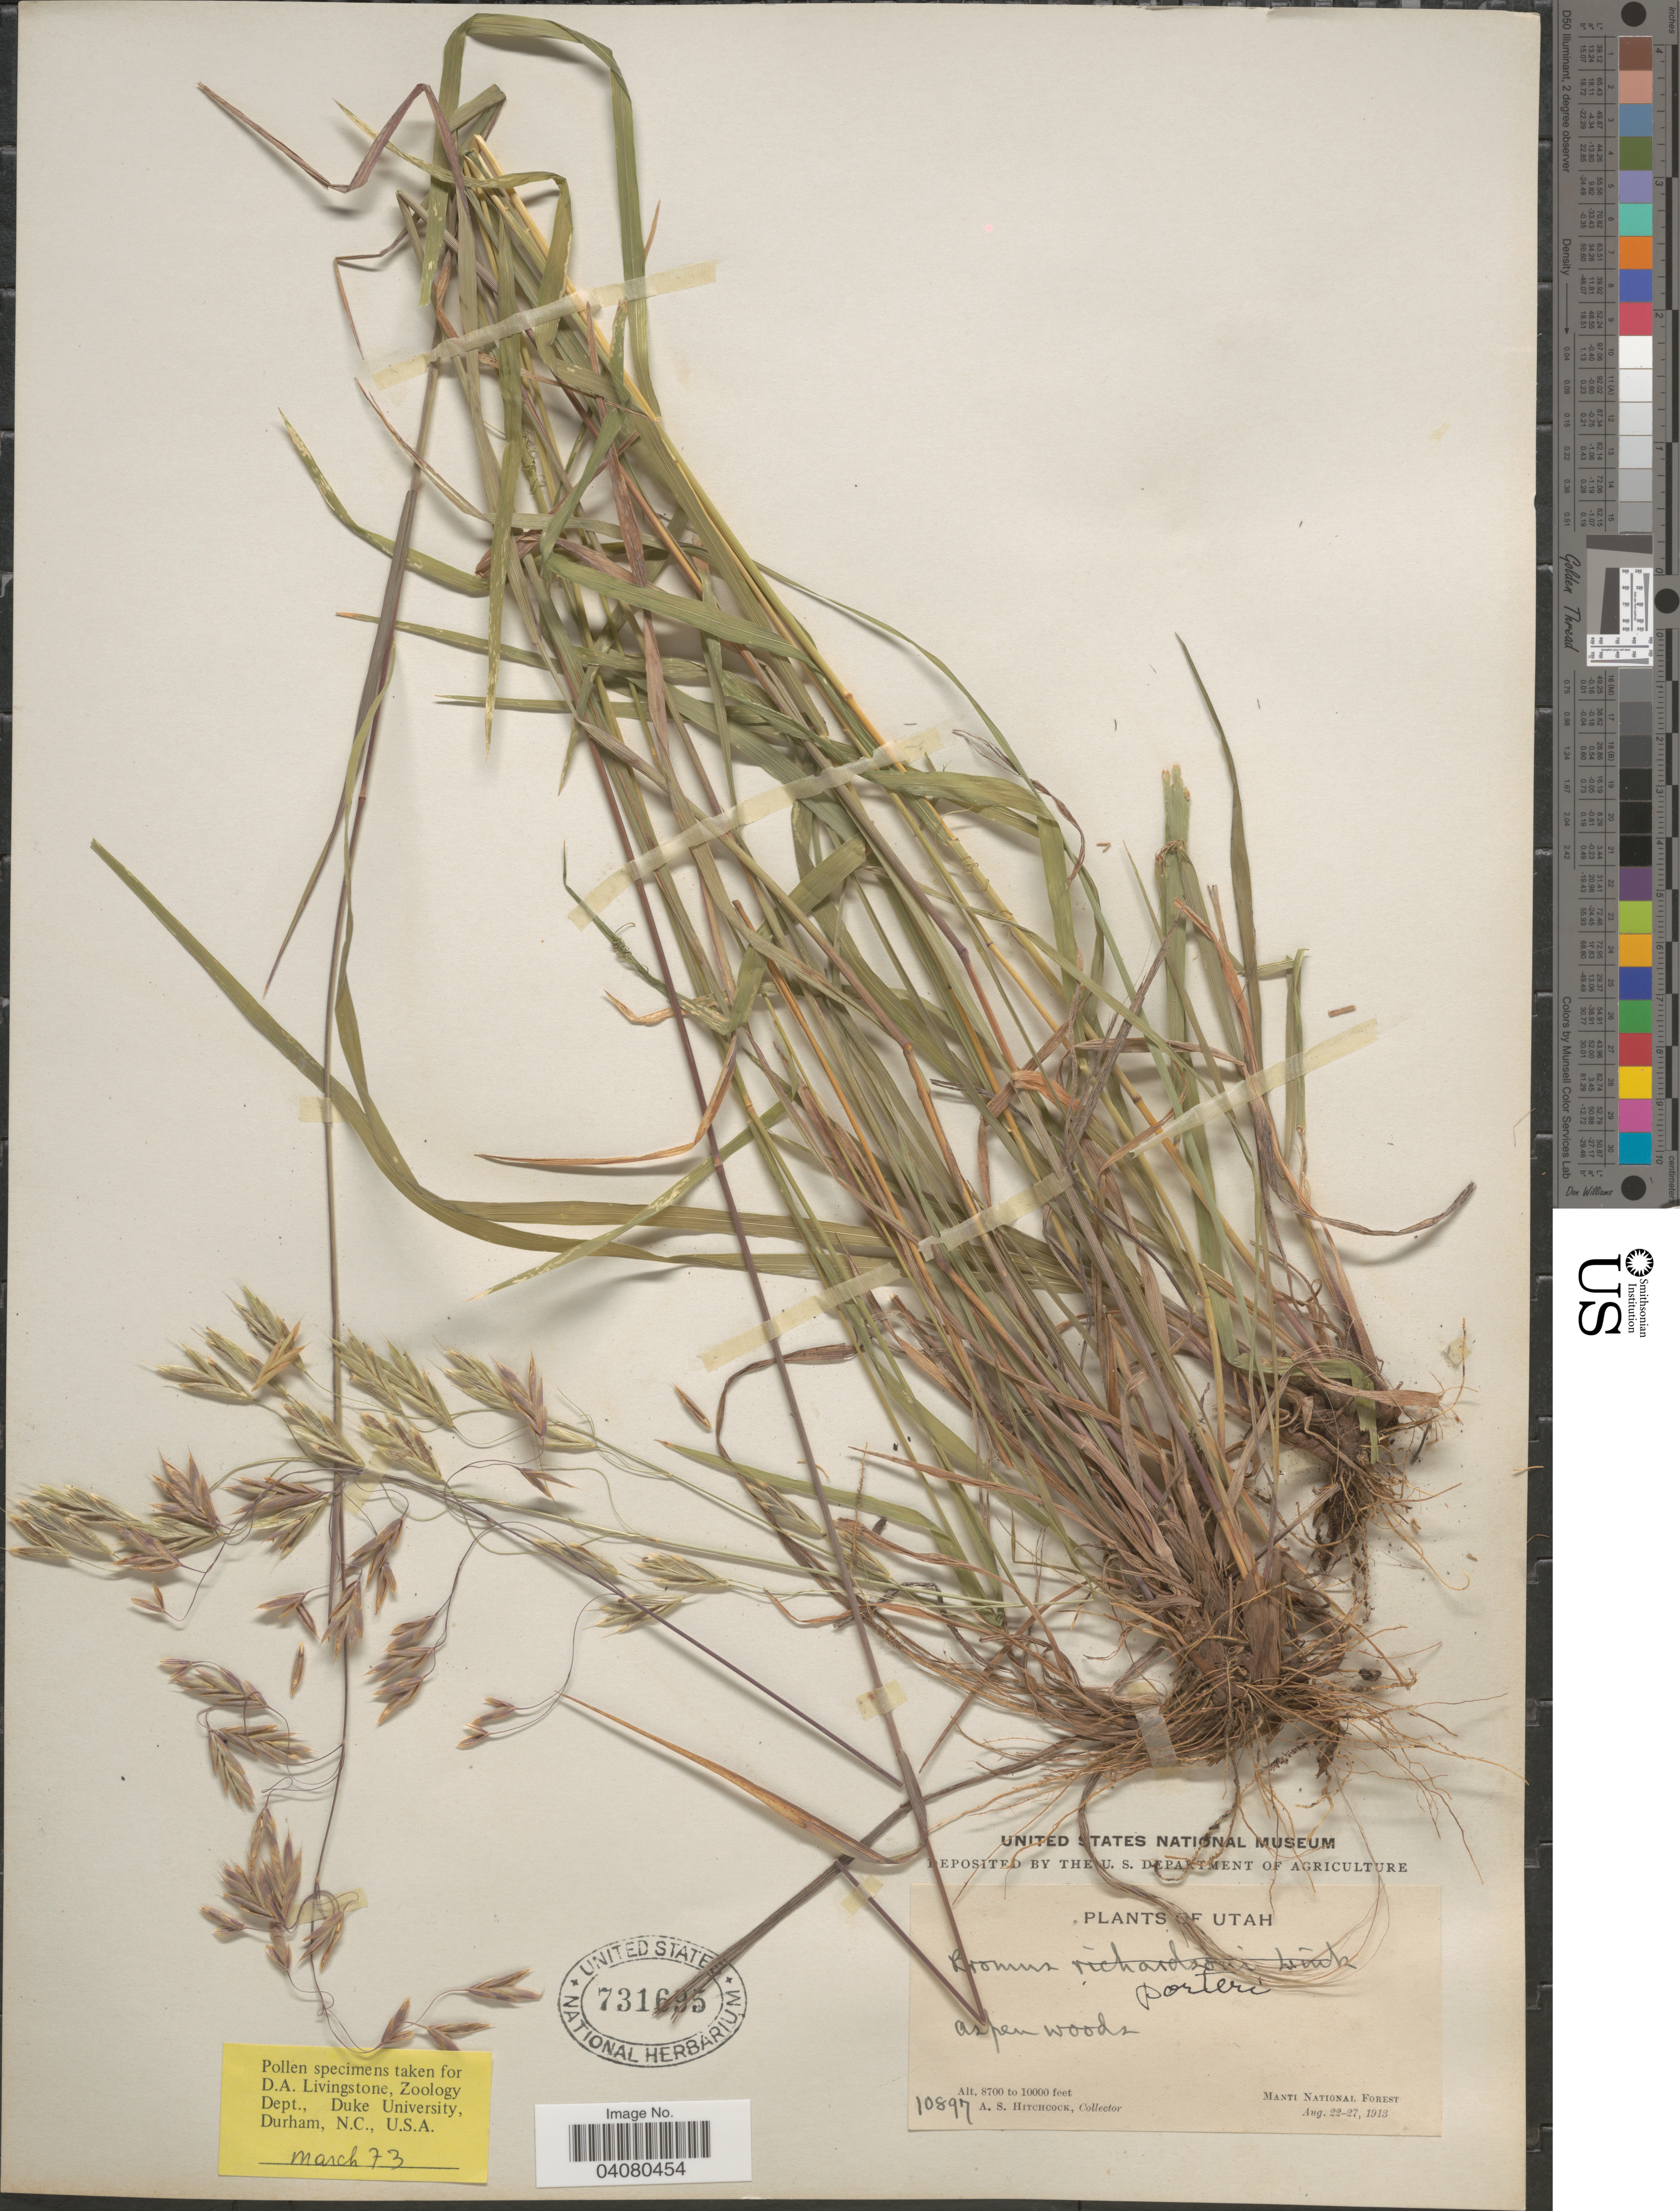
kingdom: Plantae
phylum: Tracheophyta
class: Liliopsida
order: Poales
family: Poaceae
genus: Bromus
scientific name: Bromus anomalus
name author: Rupr. ex E. Fourn.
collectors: A. S. Hitchcock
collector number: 10897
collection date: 1913-08-22/1913-08-27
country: United States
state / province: Utah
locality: Aspen woods. Manti National Forest.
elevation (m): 2652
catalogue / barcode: US 731695